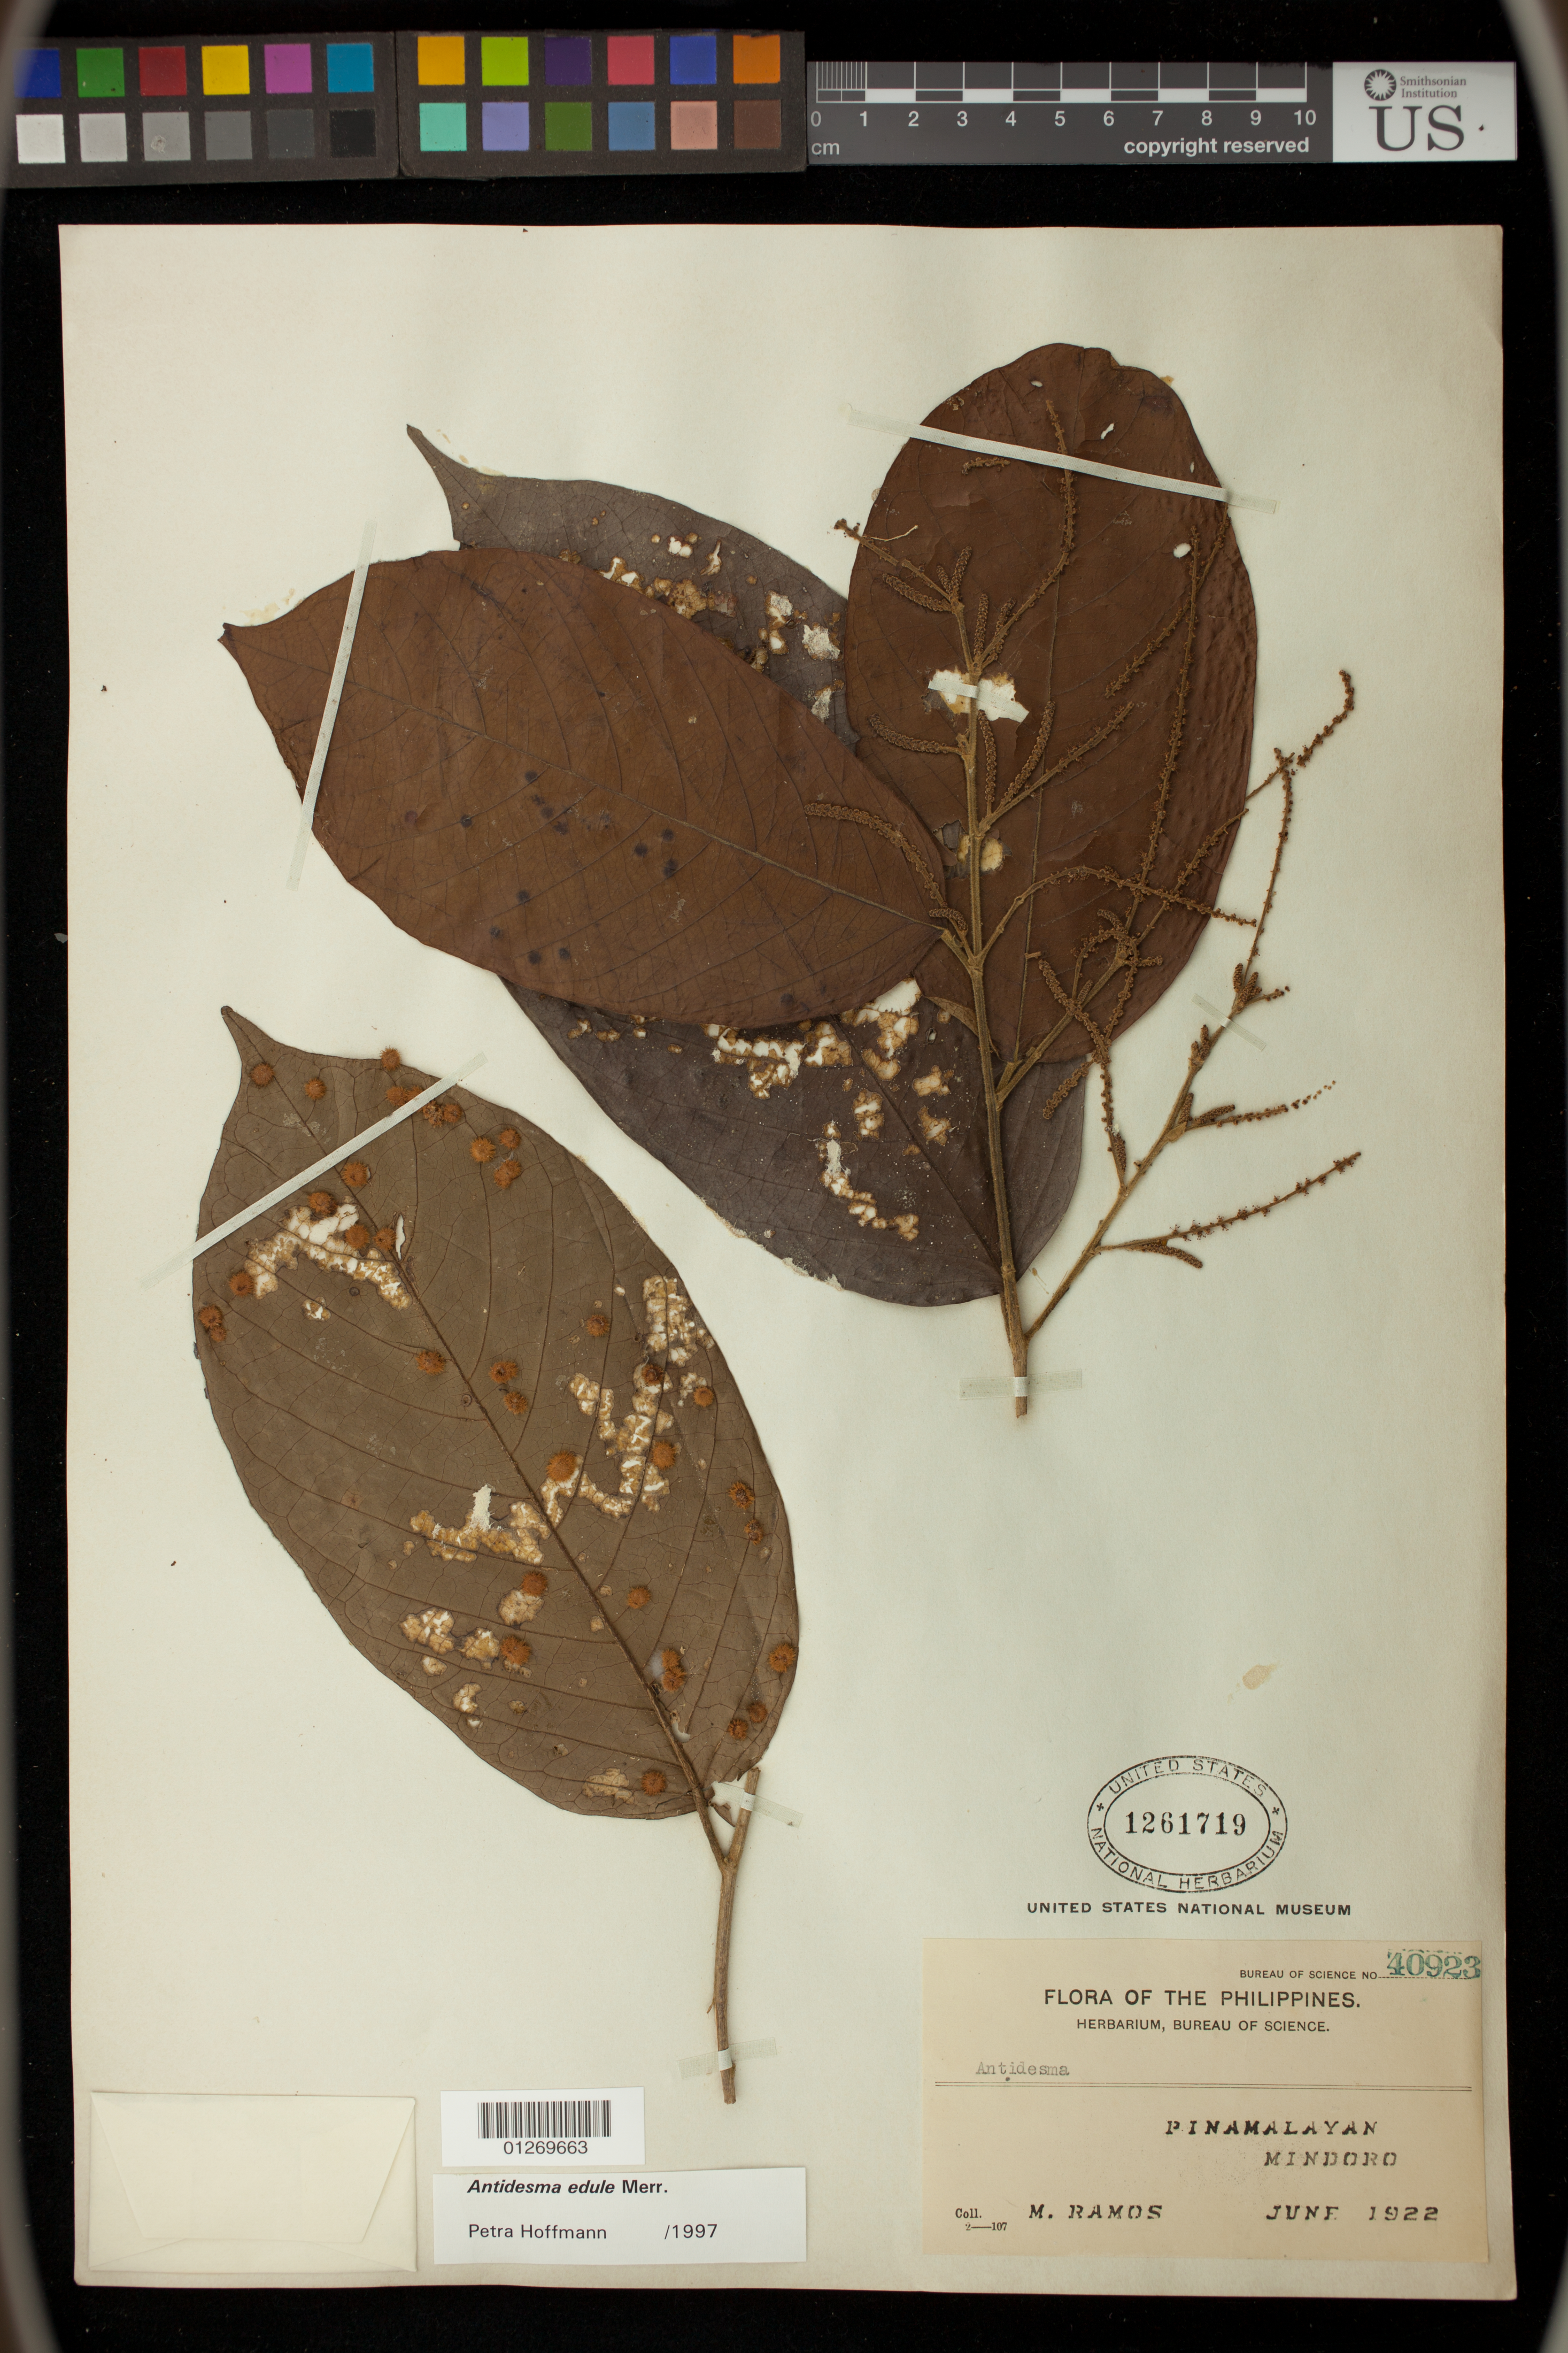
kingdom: Plantae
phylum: Tracheophyta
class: Magnoliopsida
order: Malpighiales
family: Phyllanthaceae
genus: Antidesma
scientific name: Antidesma edule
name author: Merr.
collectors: M. Ramos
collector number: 40923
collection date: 1922-06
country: Philippines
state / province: Mimaropa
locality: Pinamalayan.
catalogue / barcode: US 1261719